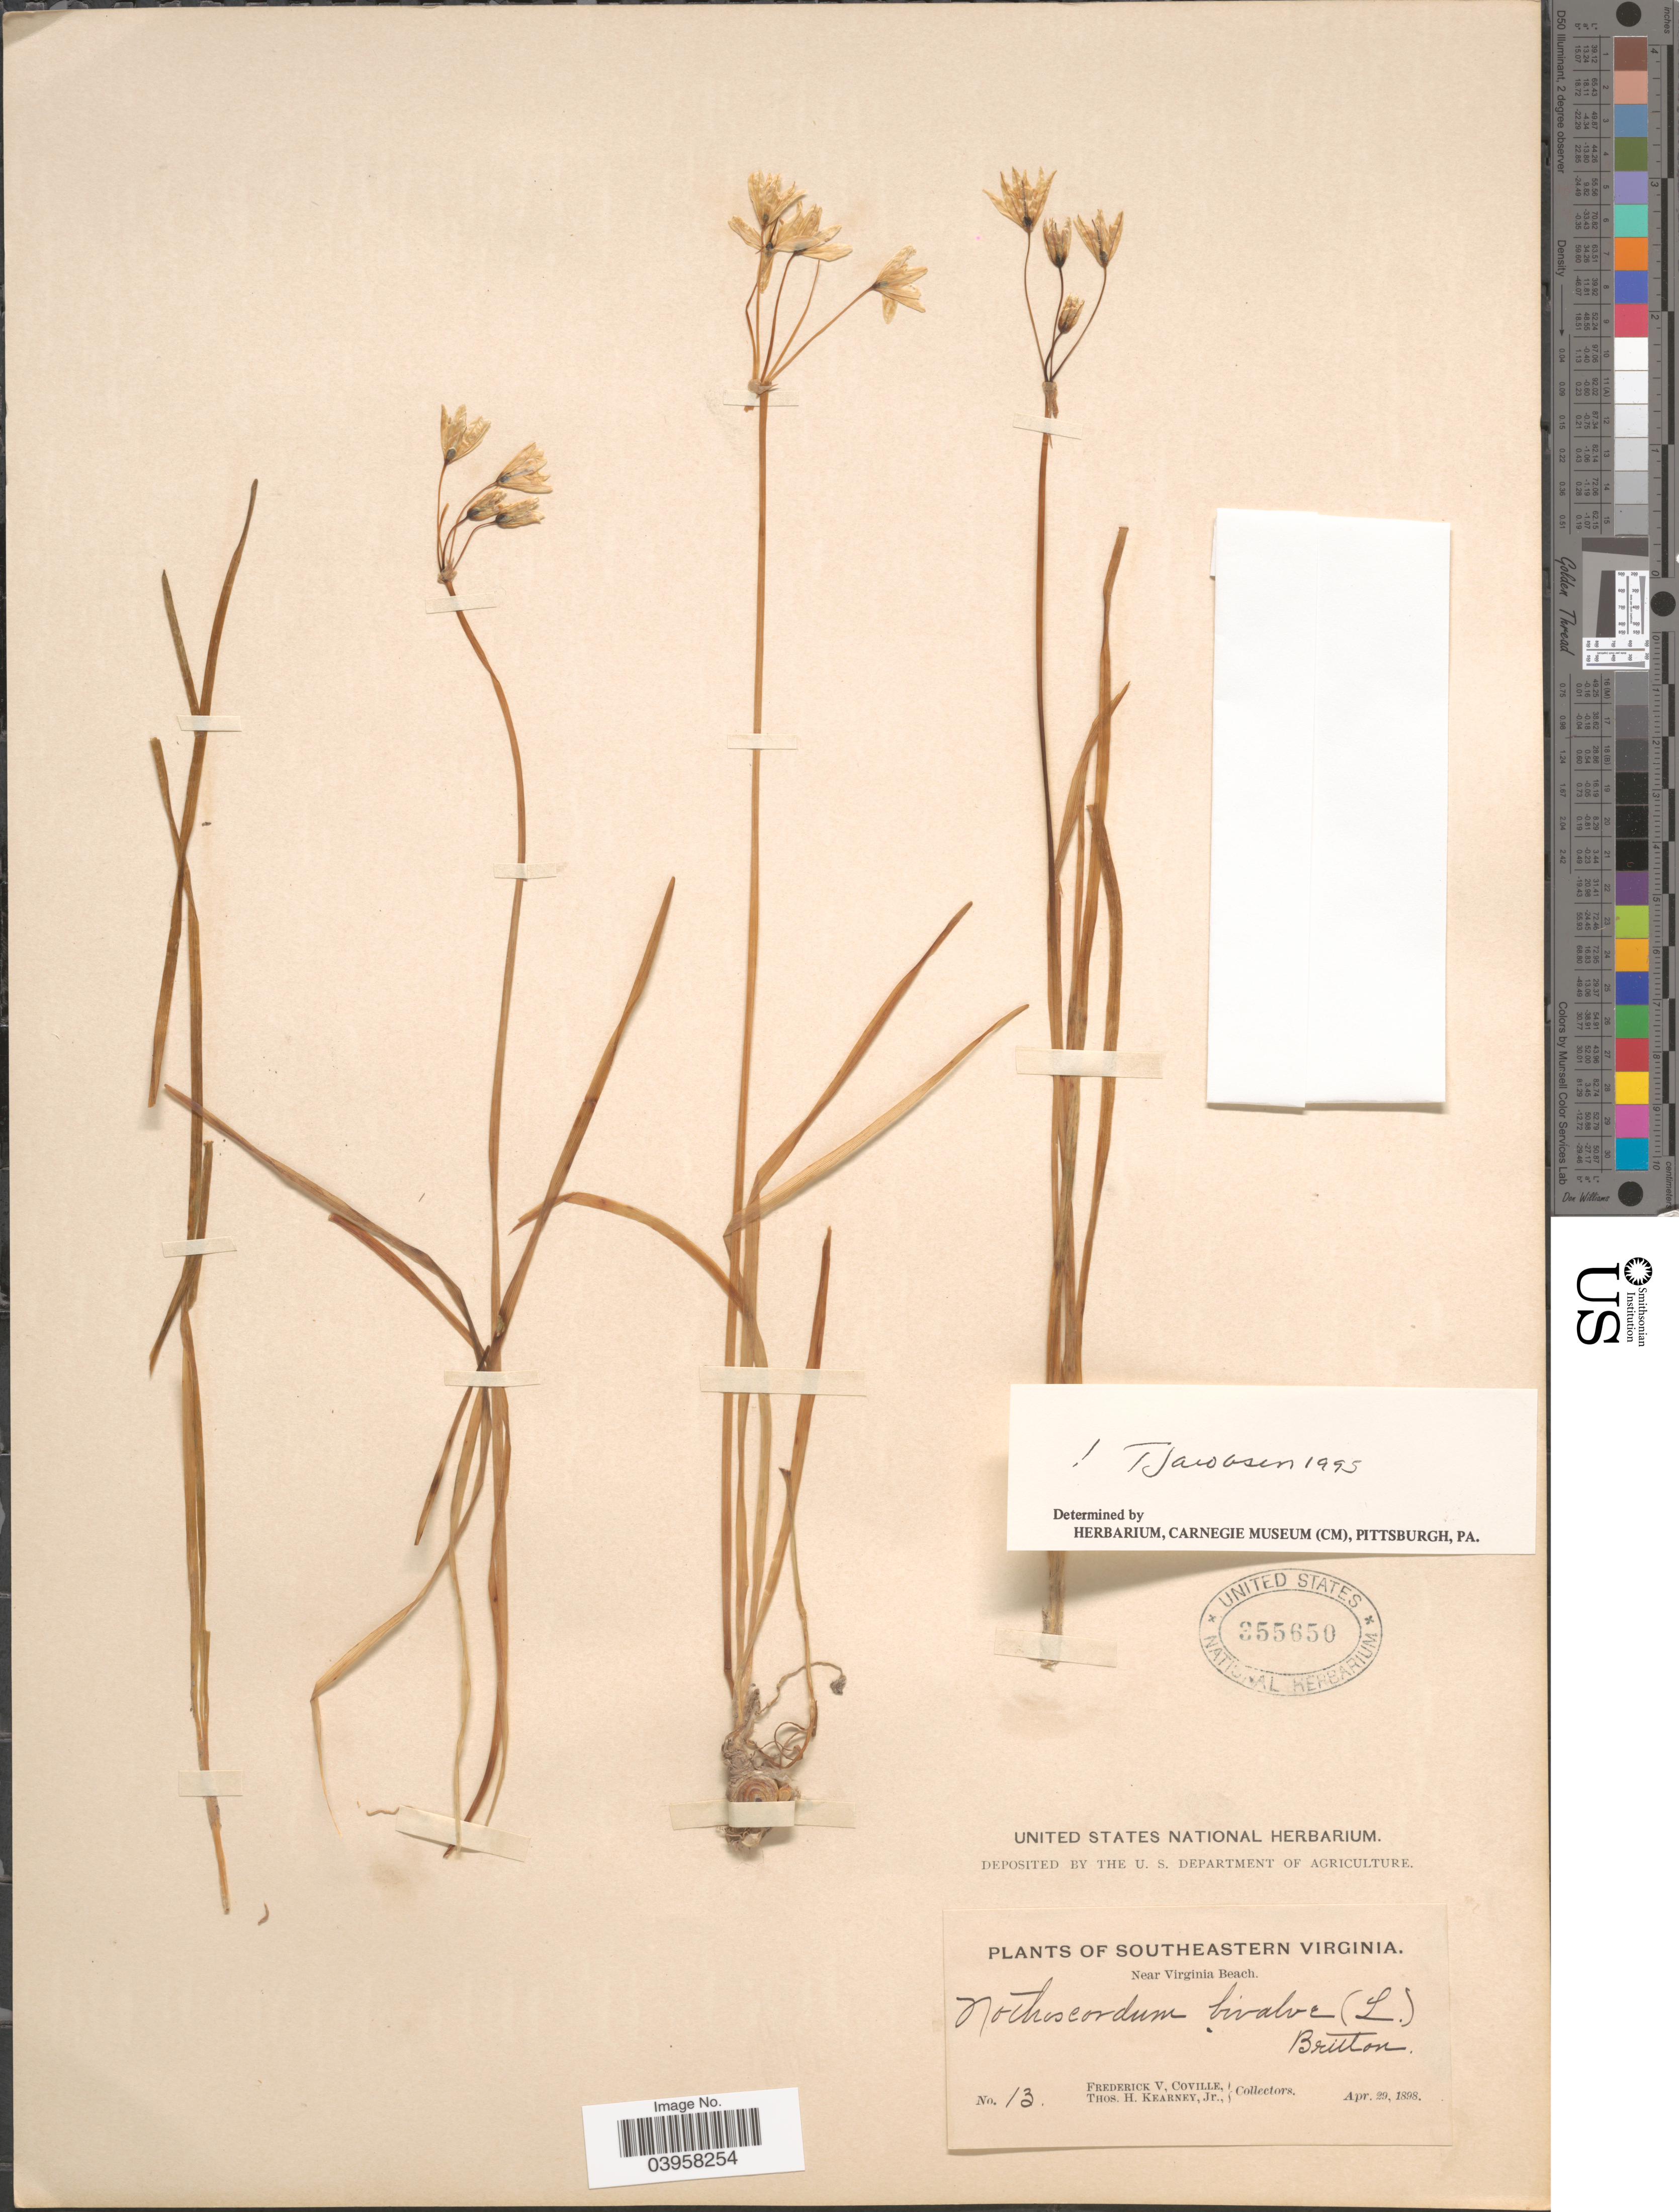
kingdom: Plantae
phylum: Tracheophyta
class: Liliopsida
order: Asparagales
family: Amaryllidaceae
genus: Nothoscordum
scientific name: Nothoscordum bivalve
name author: (L.) Britton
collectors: F. V. Coville & T. H. Kearney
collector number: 13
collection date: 1898-04-29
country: United States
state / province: Virginia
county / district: City of Virginia Beach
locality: Southeastern Virginia. Near Virginia Beach.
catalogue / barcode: US 355650